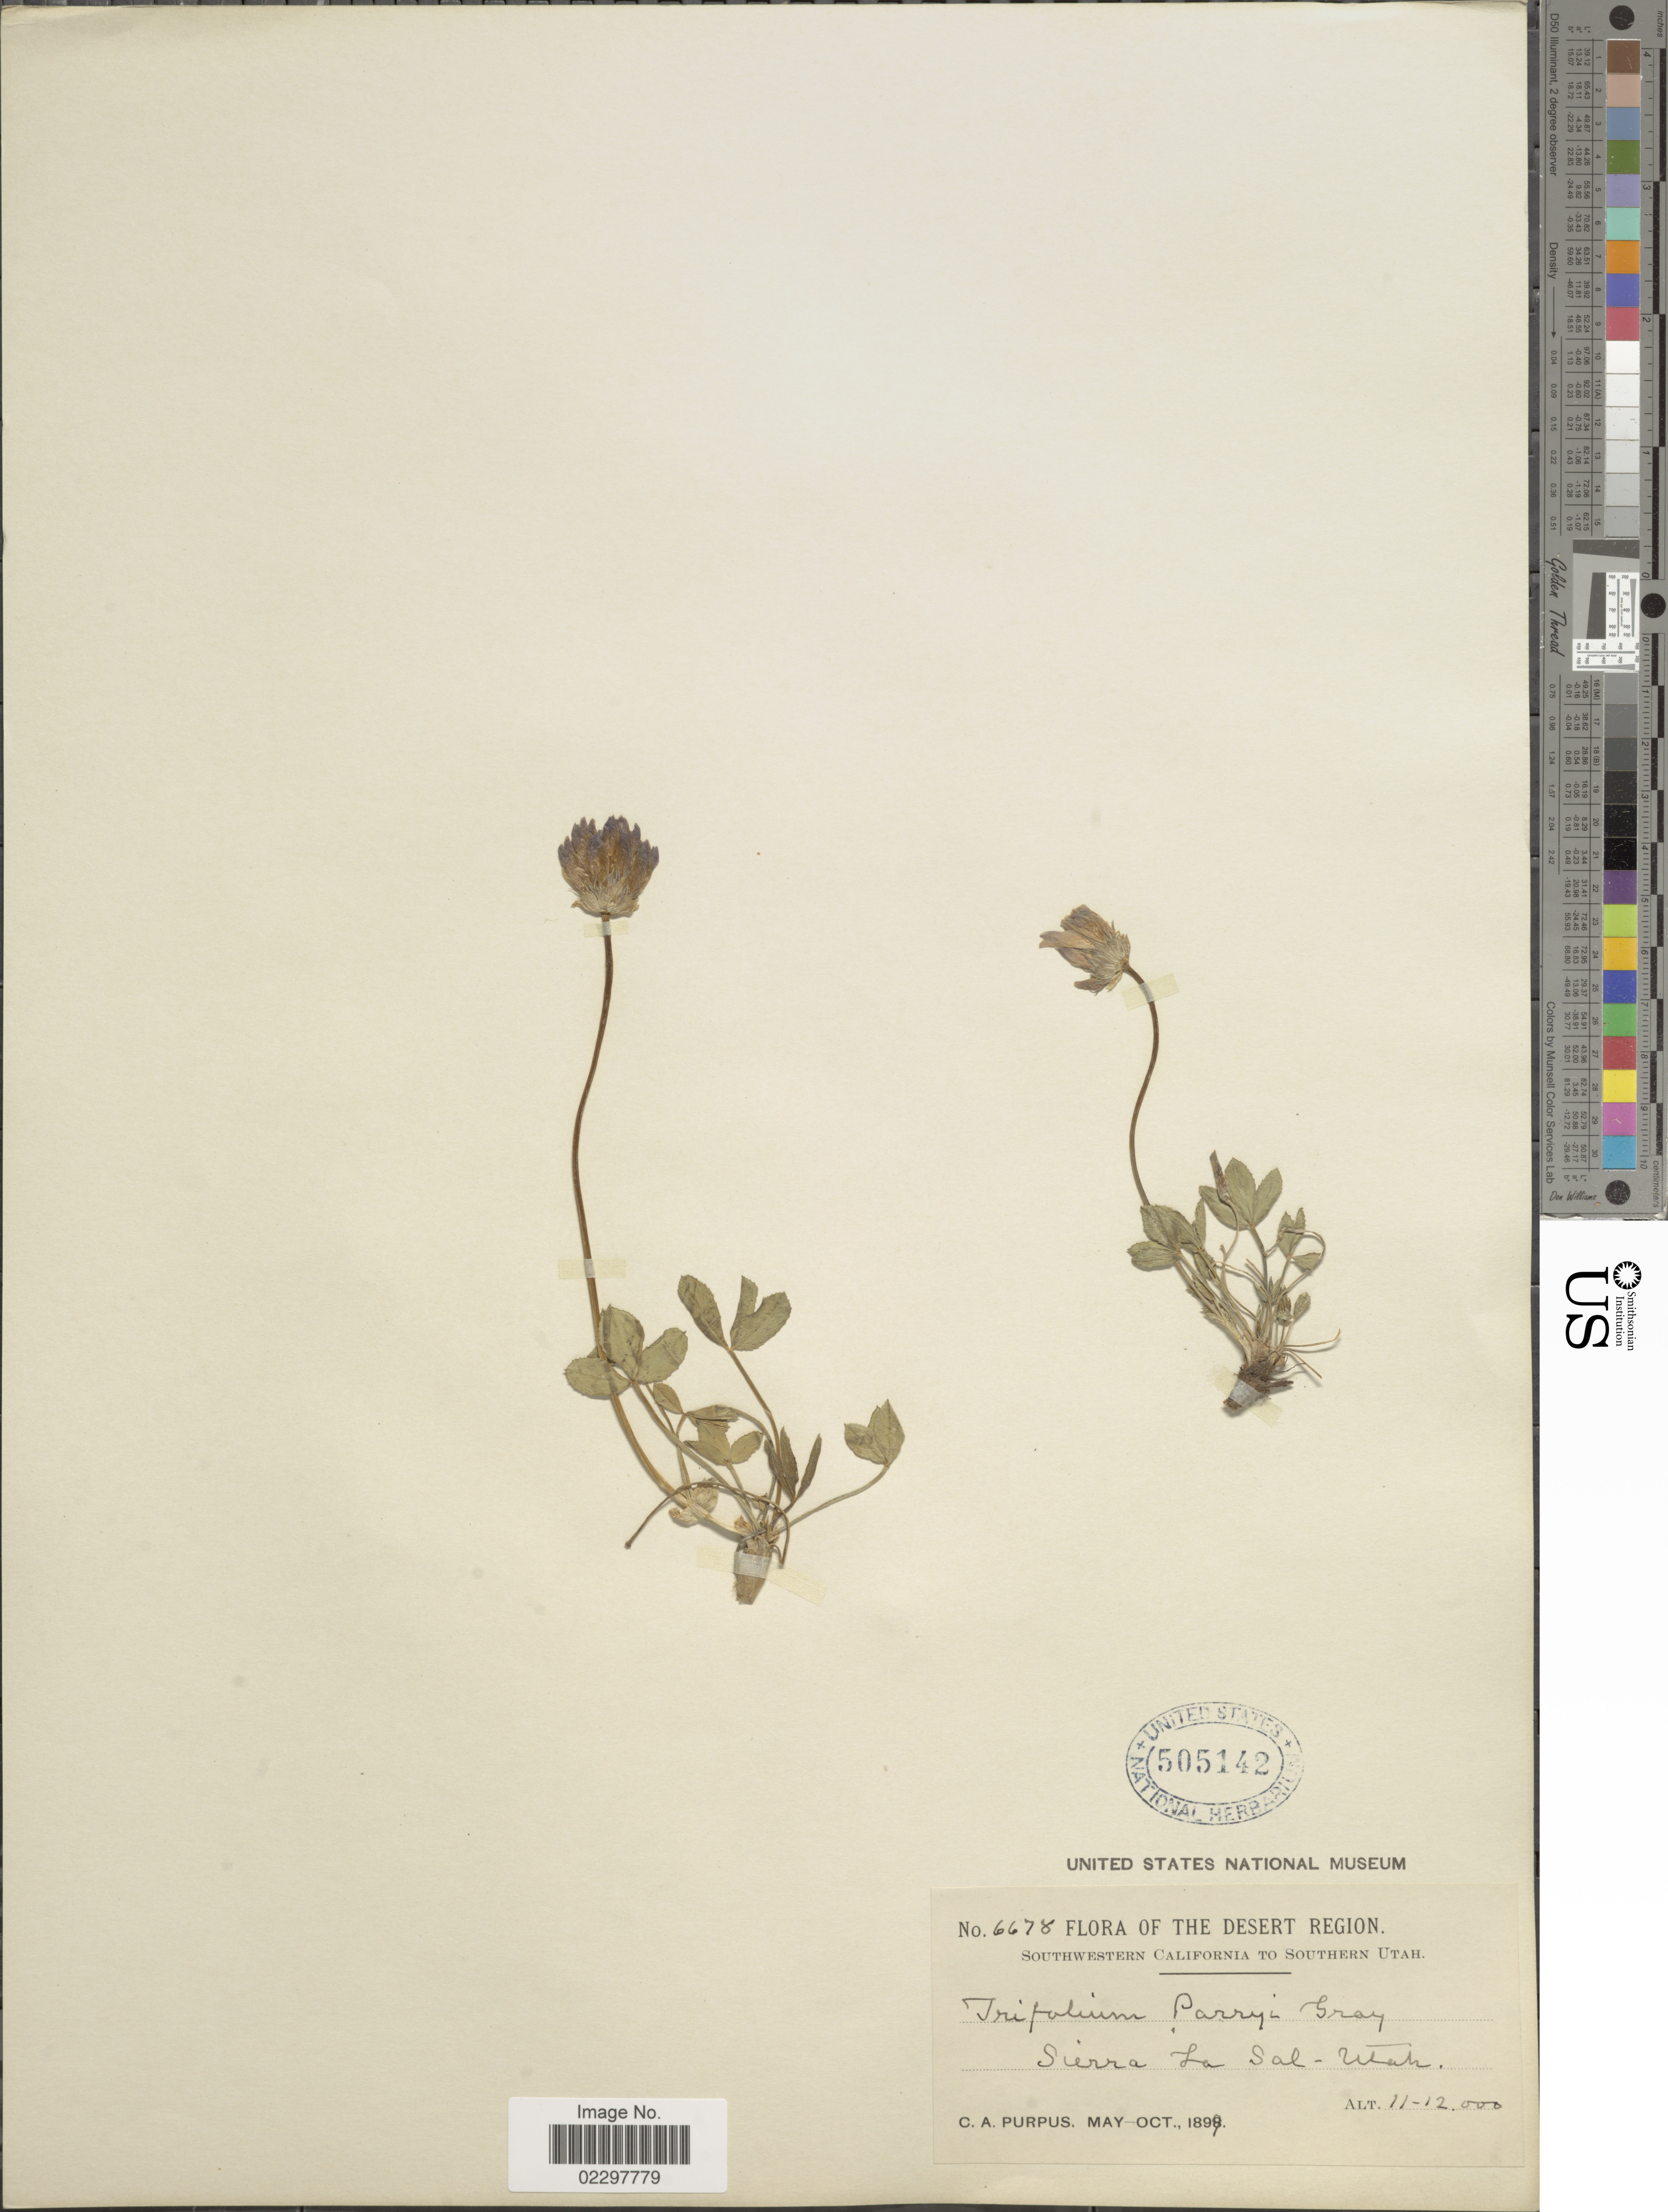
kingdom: Plantae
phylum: Tracheophyta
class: Magnoliopsida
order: Fabales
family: Fabaceae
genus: Trifolium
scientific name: Trifolium parryi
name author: A. Gray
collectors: C. A. Purpus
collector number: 6678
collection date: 1899-05/1899-10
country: United States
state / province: Utah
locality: The Desert Region, Southwestern California to Southern Utah, Sierra La Sal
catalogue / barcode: US 505142